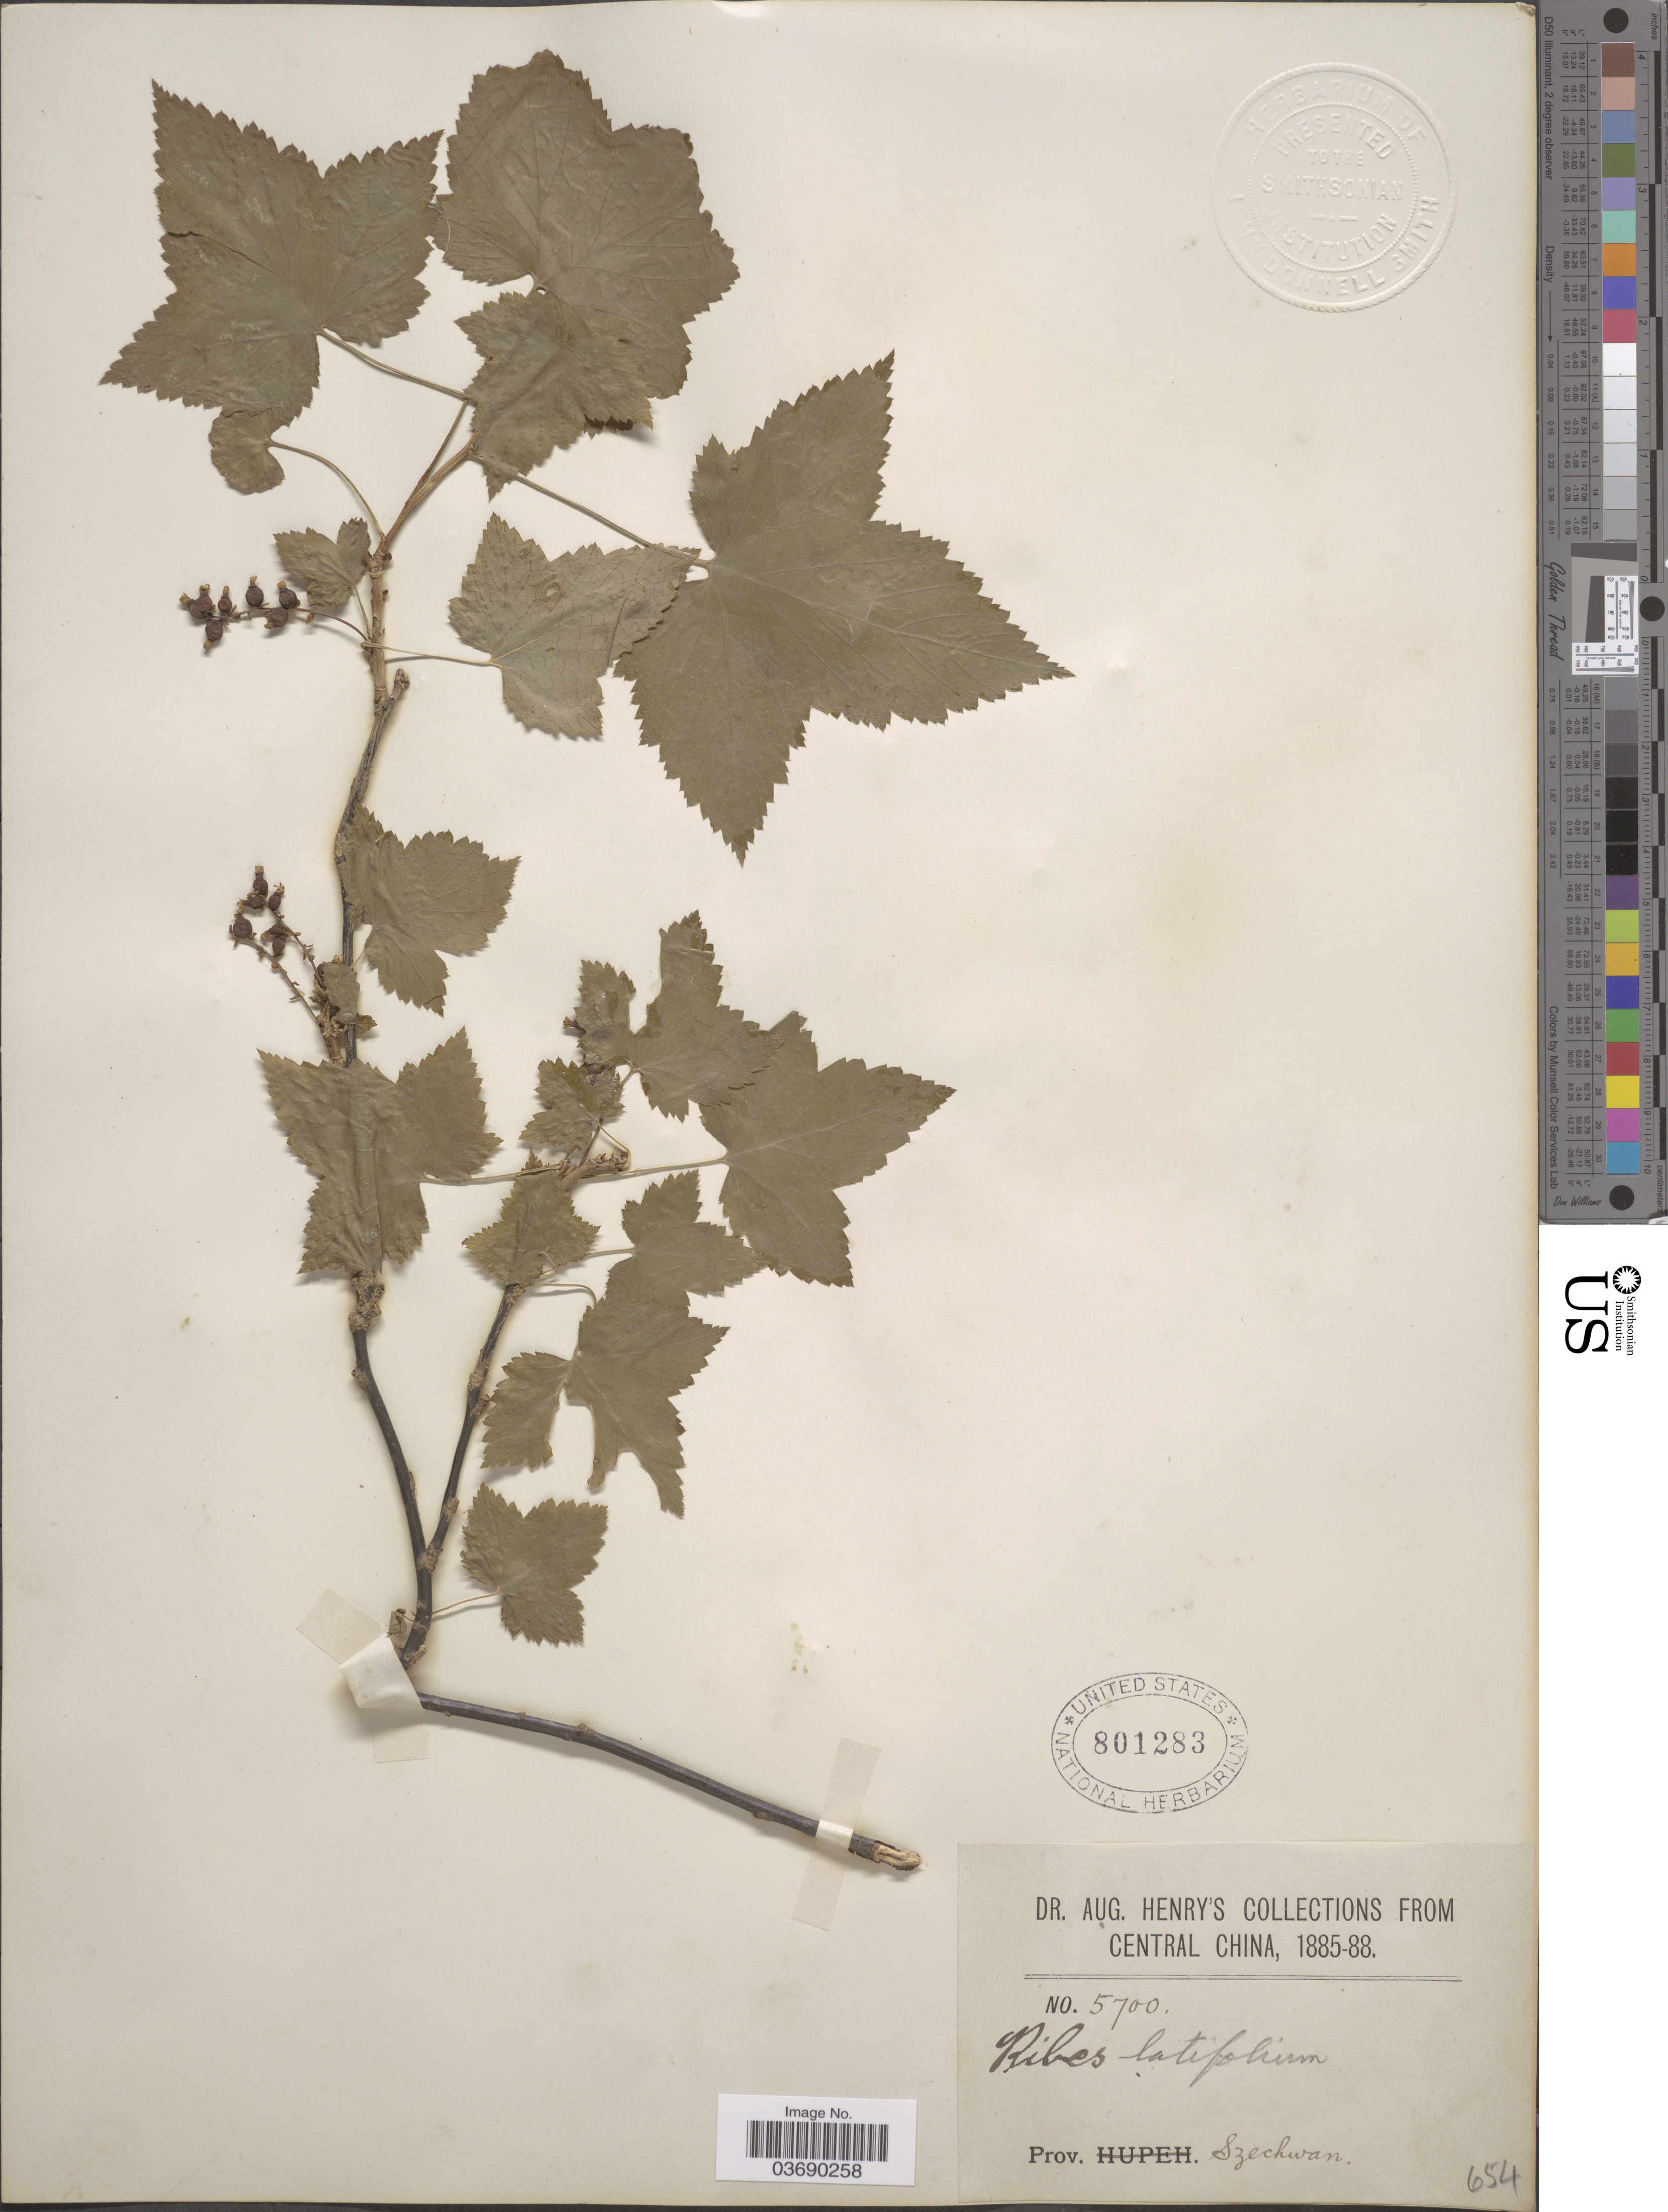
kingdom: Plantae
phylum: Tracheophyta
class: Magnoliopsida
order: Saxifragales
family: Grossulariaceae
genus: Ribes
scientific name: Ribes latifolium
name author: Jancz.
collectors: A. Henry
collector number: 5700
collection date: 1885/1888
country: China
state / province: Sichuan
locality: Central China. Prov. Szechwan.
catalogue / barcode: US 801283